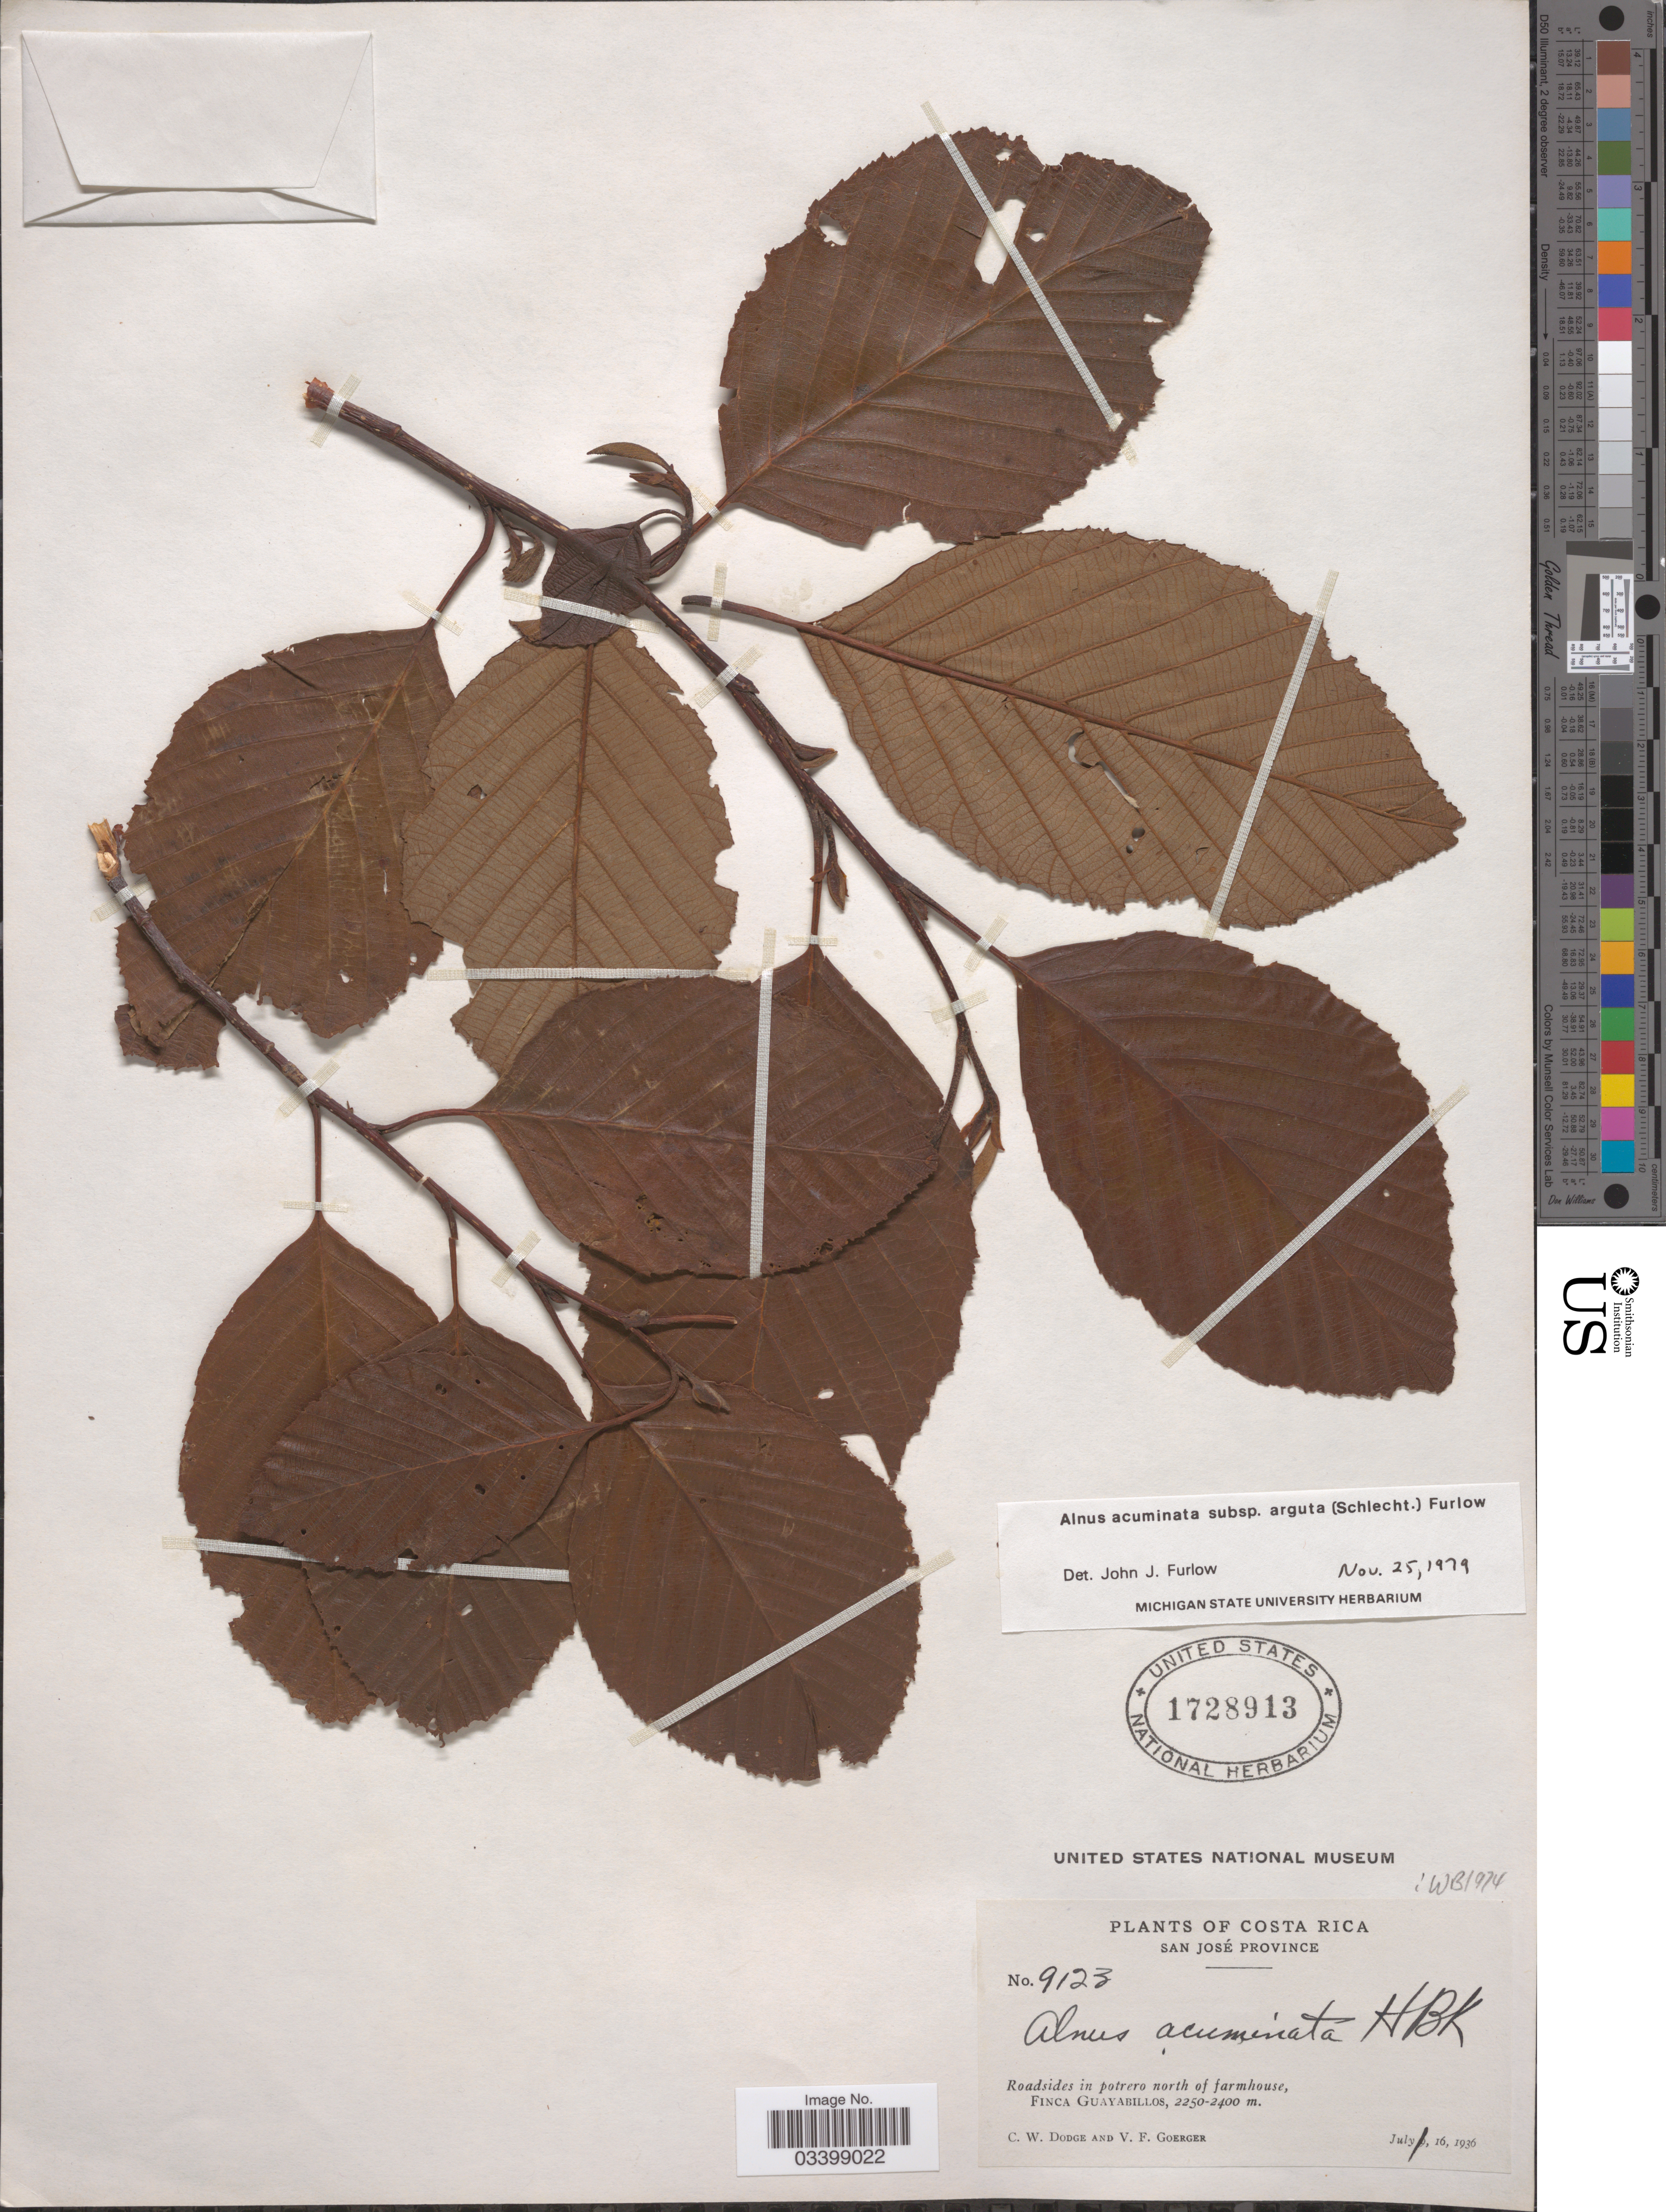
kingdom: Plantae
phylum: Tracheophyta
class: Magnoliopsida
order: Fagales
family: Betulaceae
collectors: C. Dodge & V. Goerger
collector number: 9123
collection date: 1936-07-16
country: Costa Rica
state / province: San José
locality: San José Province. Roadsides in portrero north of farmhouse, Finca Guayabillos.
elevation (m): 2250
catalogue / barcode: US 1728913